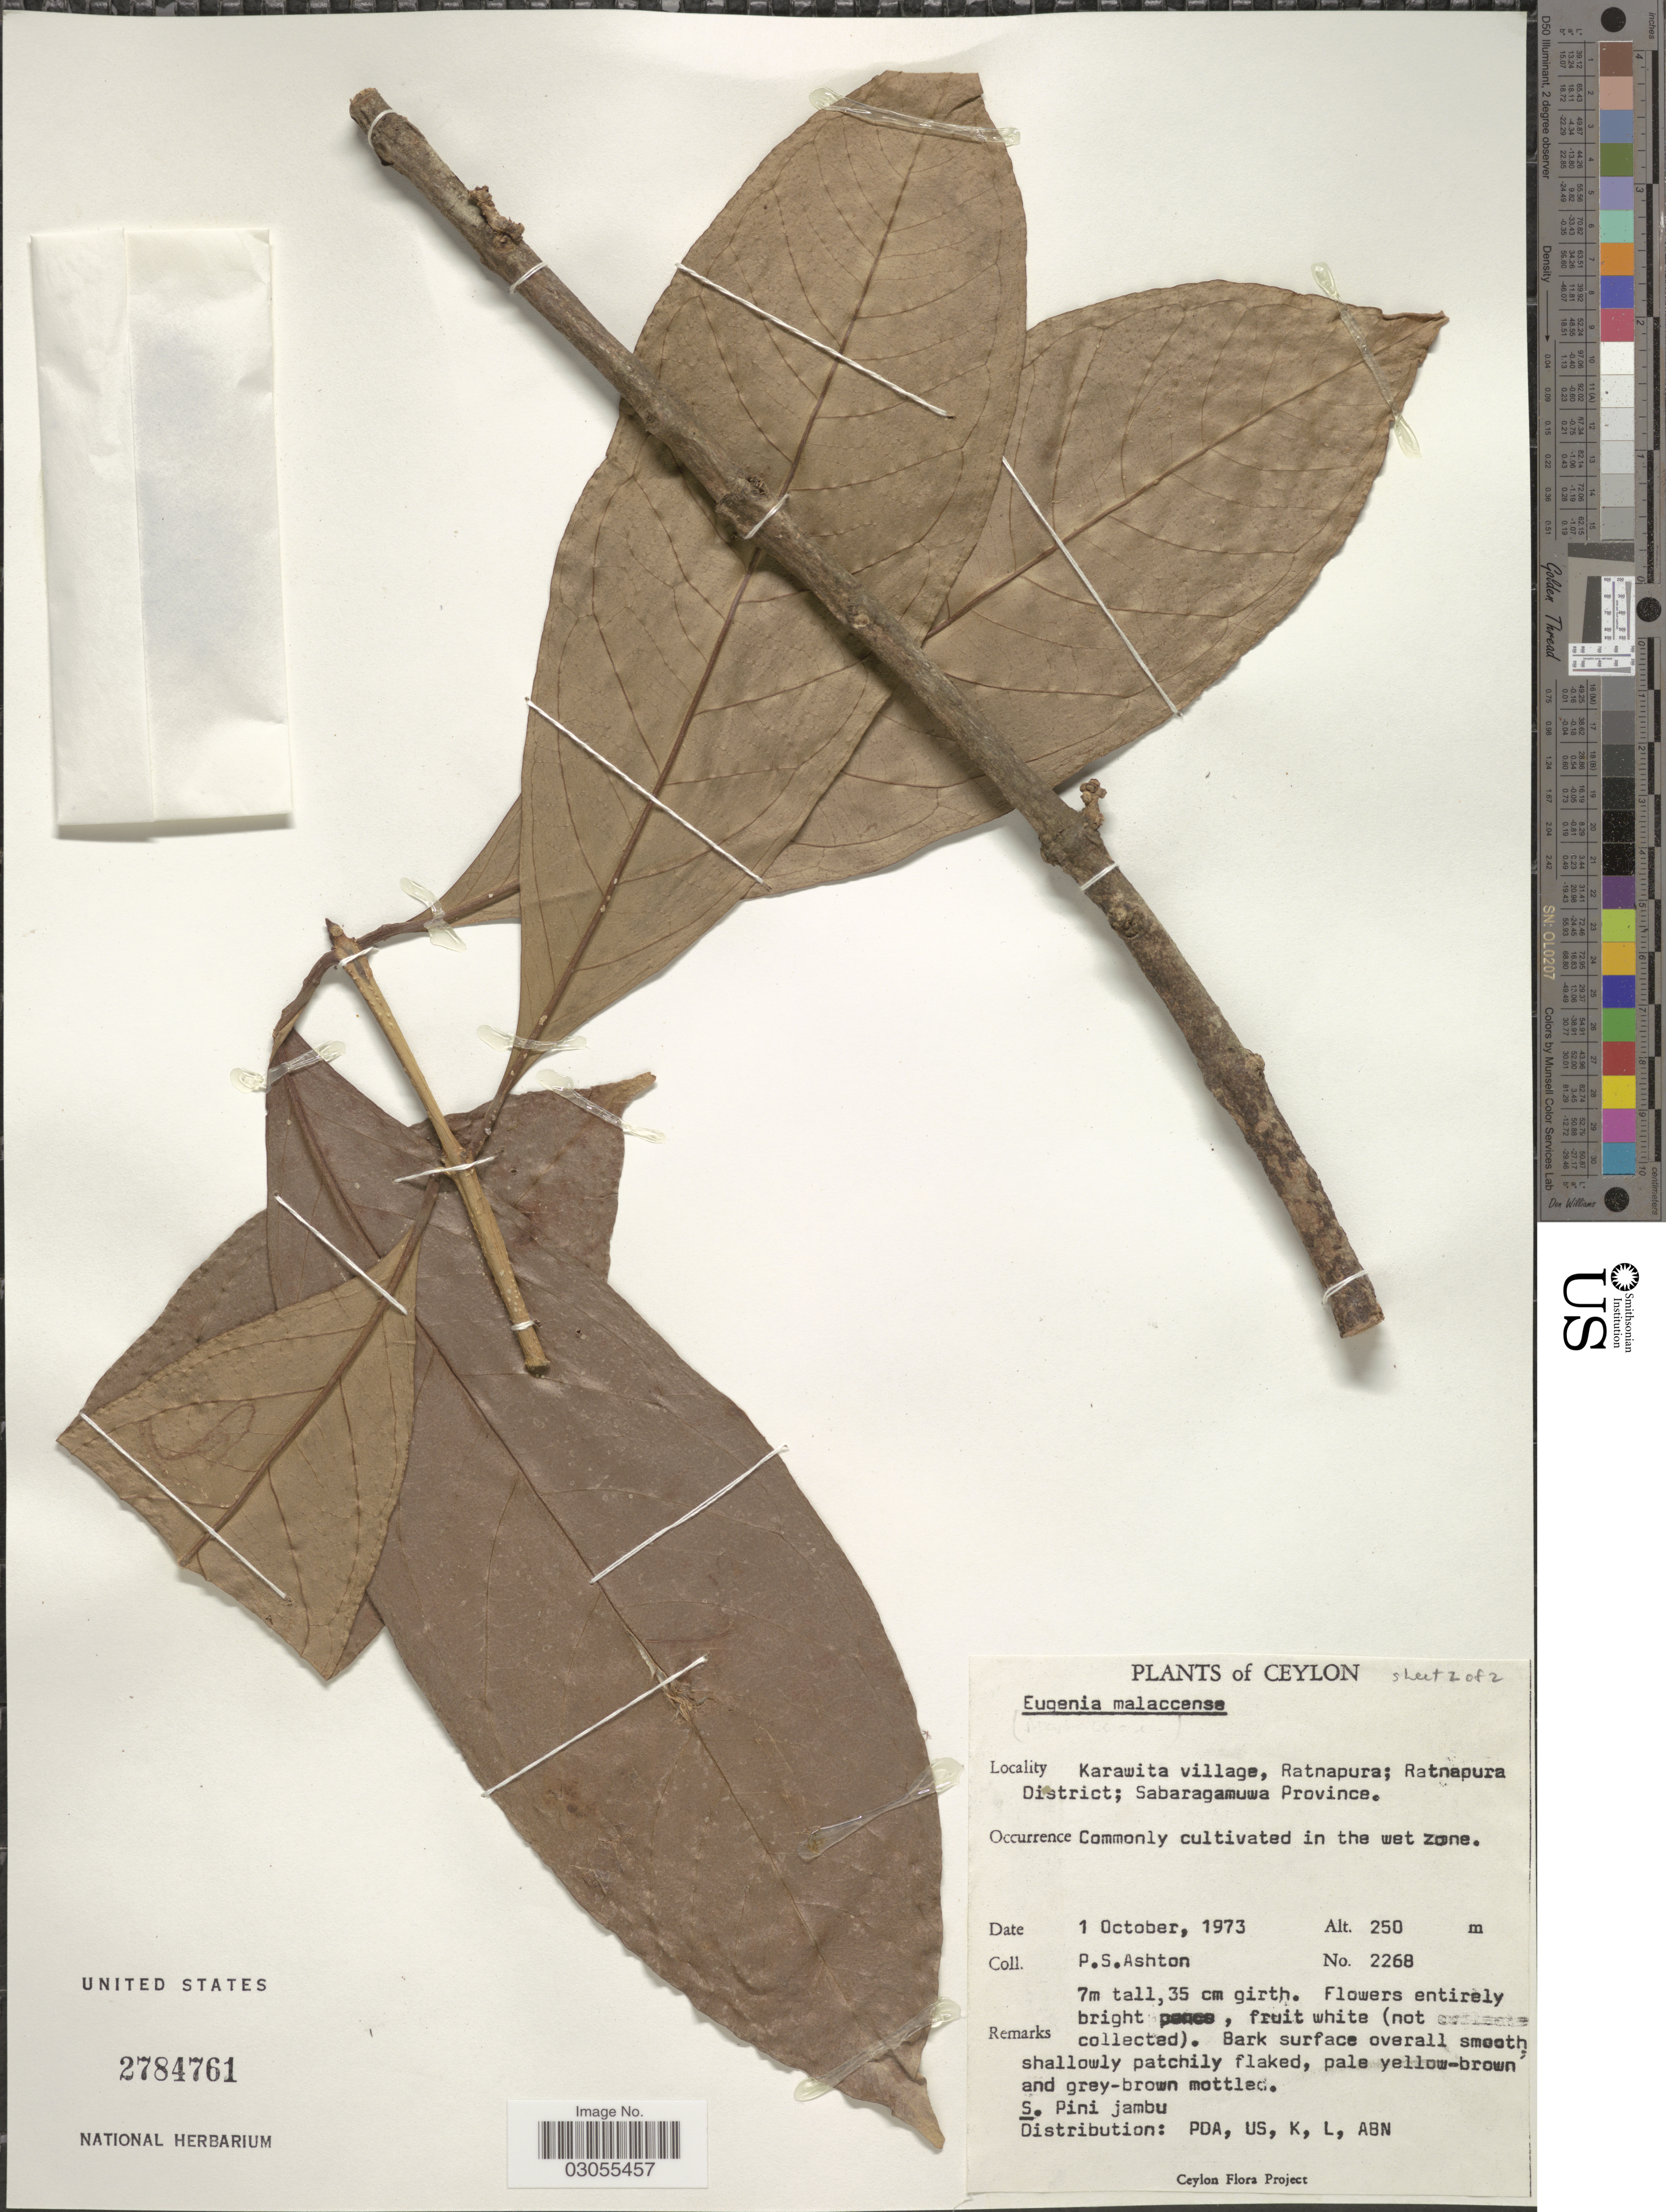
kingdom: Plantae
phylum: Tracheophyta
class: Magnoliopsida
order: Myrtales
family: Myrtaceae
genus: Syzygium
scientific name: Syzygium malaccense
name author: (L.) Merr. & L.M. Perry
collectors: P. S. Ashton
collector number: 2268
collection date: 1973-10-01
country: Sri Lanka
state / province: Sabaragamuwa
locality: Ceylon. Karawita village, Ratnapura; Ratnapura District.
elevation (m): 250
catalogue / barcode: US 2784761